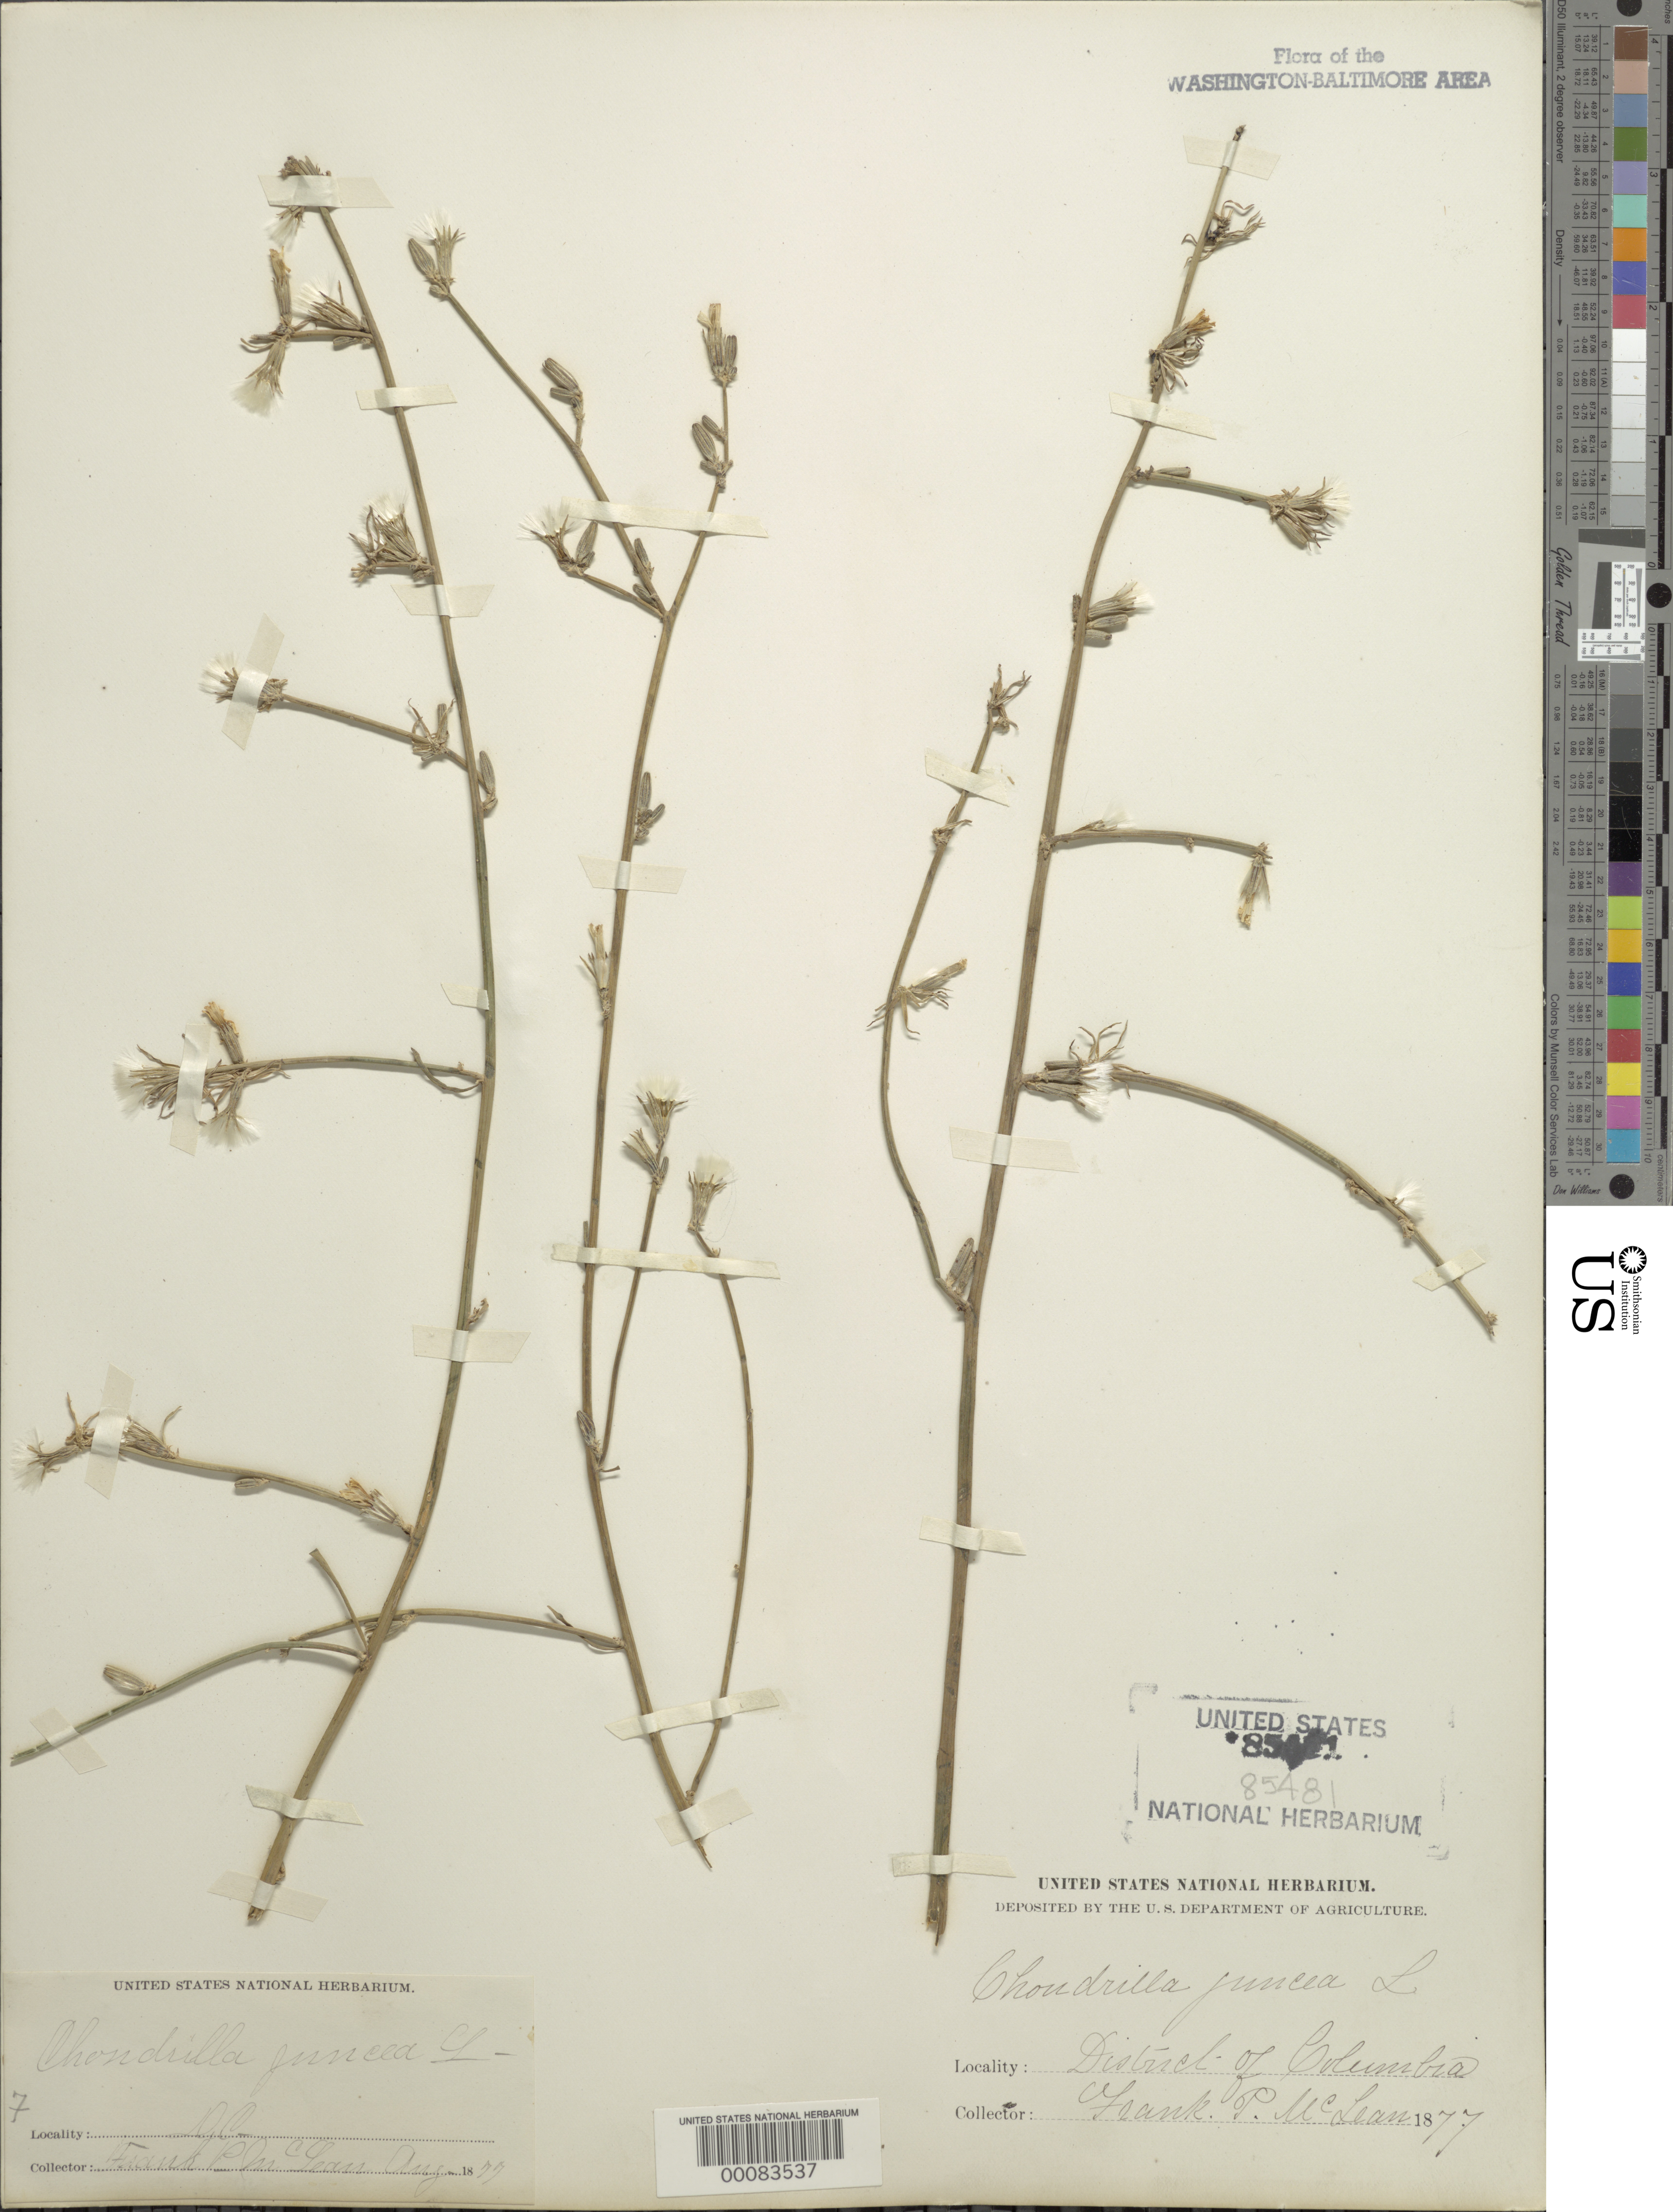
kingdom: Plantae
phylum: Tracheophyta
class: Magnoliopsida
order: Asterales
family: Asteraceae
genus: Chondrilla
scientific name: Chondrilla juncea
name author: L.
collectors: F. McLean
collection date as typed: Aug 1877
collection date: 1877-08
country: United States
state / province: District of Columbia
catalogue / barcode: US 85481